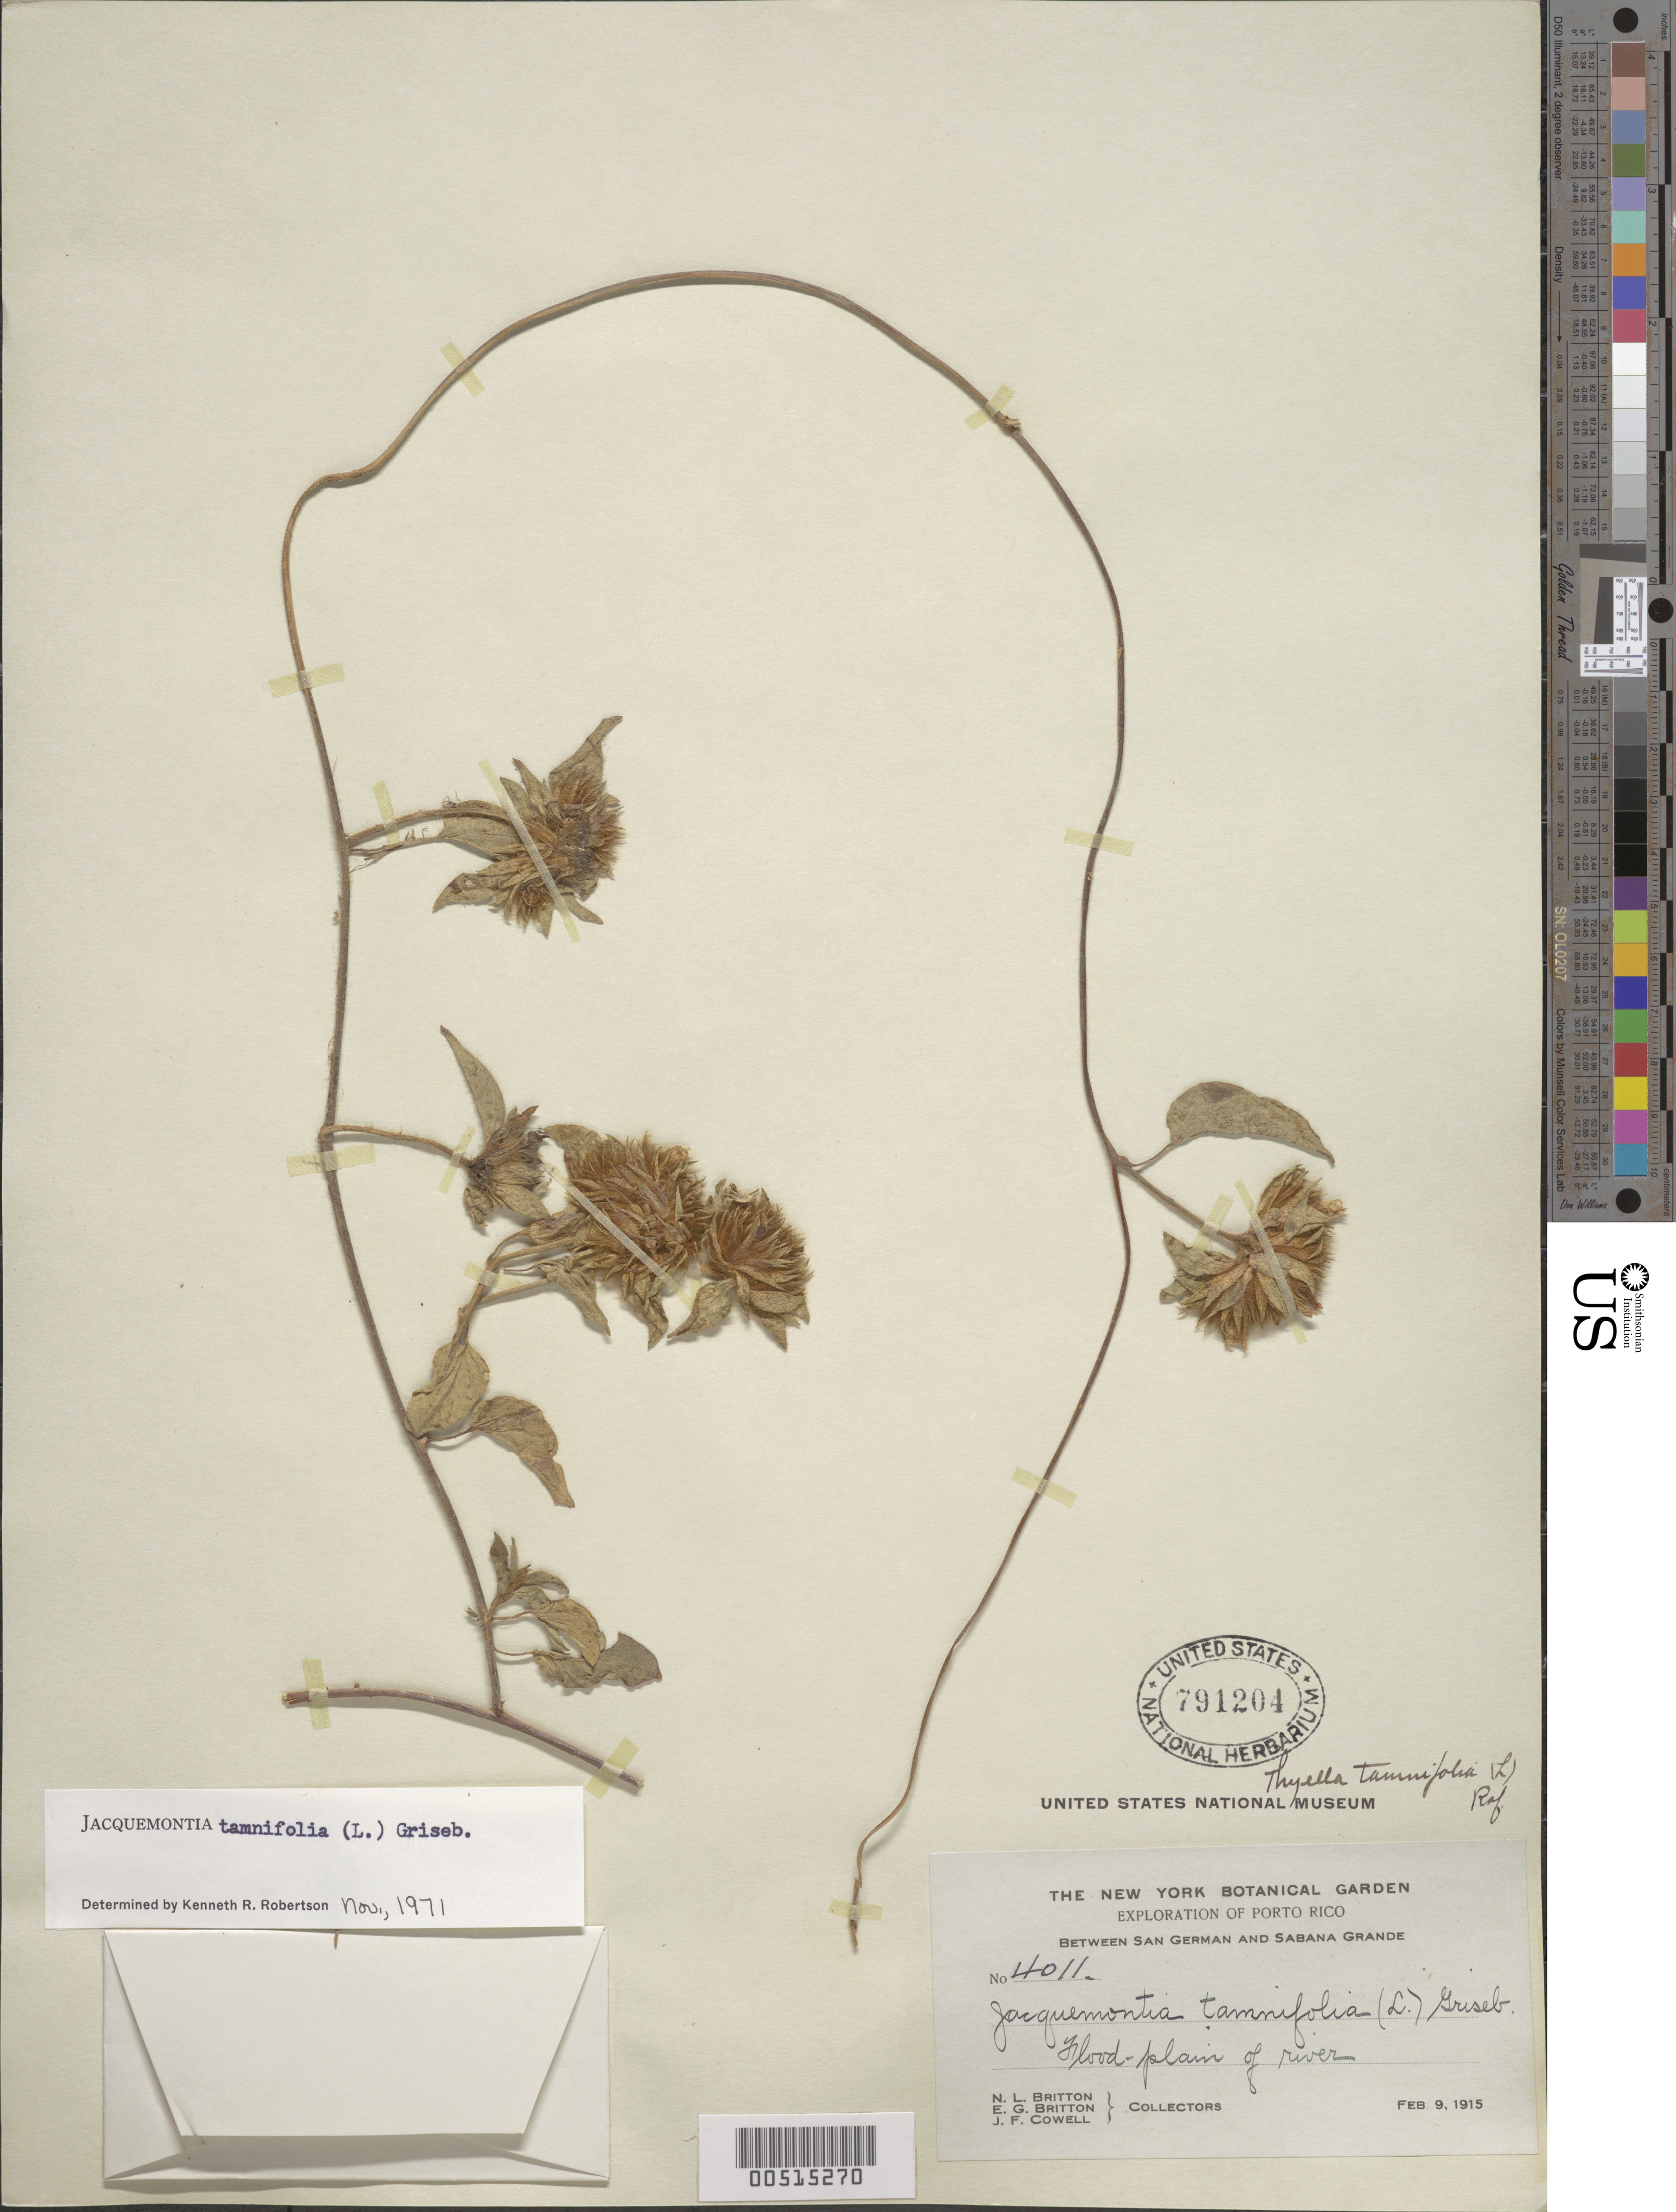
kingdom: Plantae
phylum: Tracheophyta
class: Magnoliopsida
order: Solanales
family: Convolvulaceae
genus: Jacquemontia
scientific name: Jacquemontia tamnifolia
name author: (L.) Griseb.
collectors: N. Britton, E. G. Britton & J. F. Cowell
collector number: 4011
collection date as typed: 09 Feb 1915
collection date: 1915-02-09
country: Puerto Rico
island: Greater Antilles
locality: In between San German and Sabana Grande. in Flood Plain of River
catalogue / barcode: US 791204